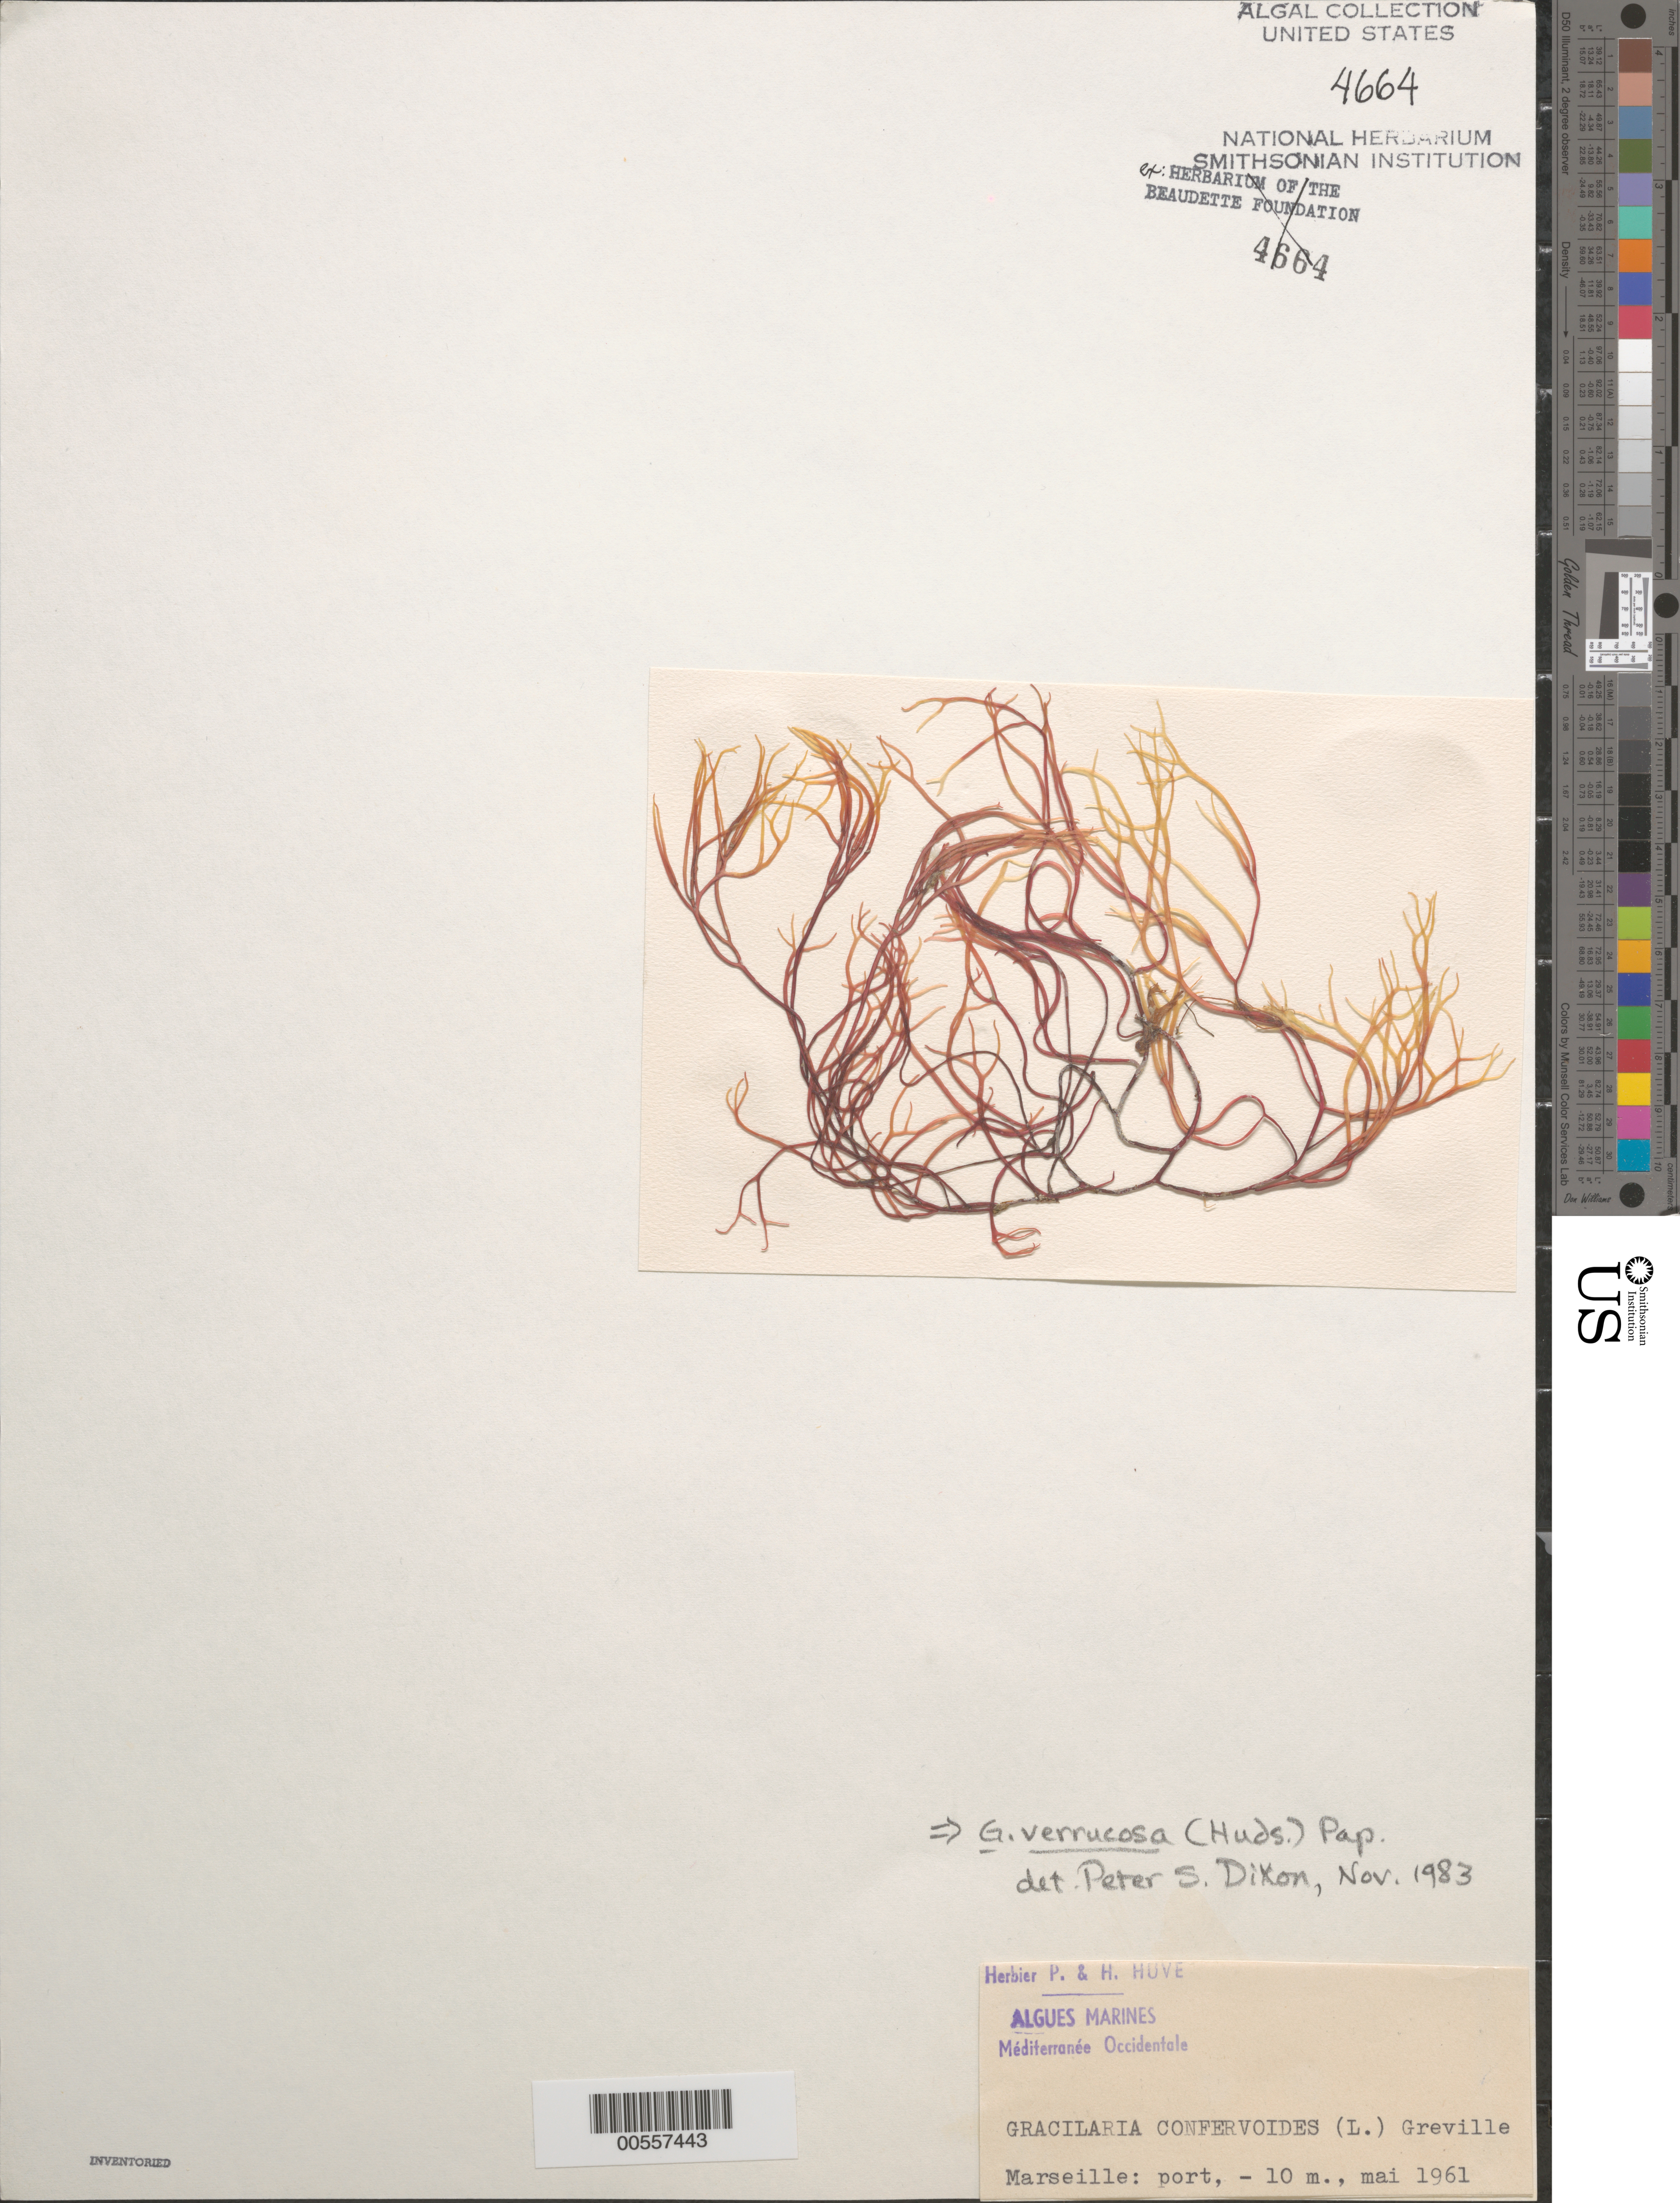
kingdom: Plantae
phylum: Rhodophyta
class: Florideophyceae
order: Gracilariales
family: Gracilariaceae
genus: Gracilariopsis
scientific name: Gracilariopsis longissima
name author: (S.G. Gmel.) Steentoft et al.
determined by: Algae name updating Project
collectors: P. Huve & H. Huve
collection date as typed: May 1961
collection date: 1961-05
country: France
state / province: Provence-Alpes-Côte d'Azur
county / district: Bouches-du-Rhône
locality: Marseille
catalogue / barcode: US 4664